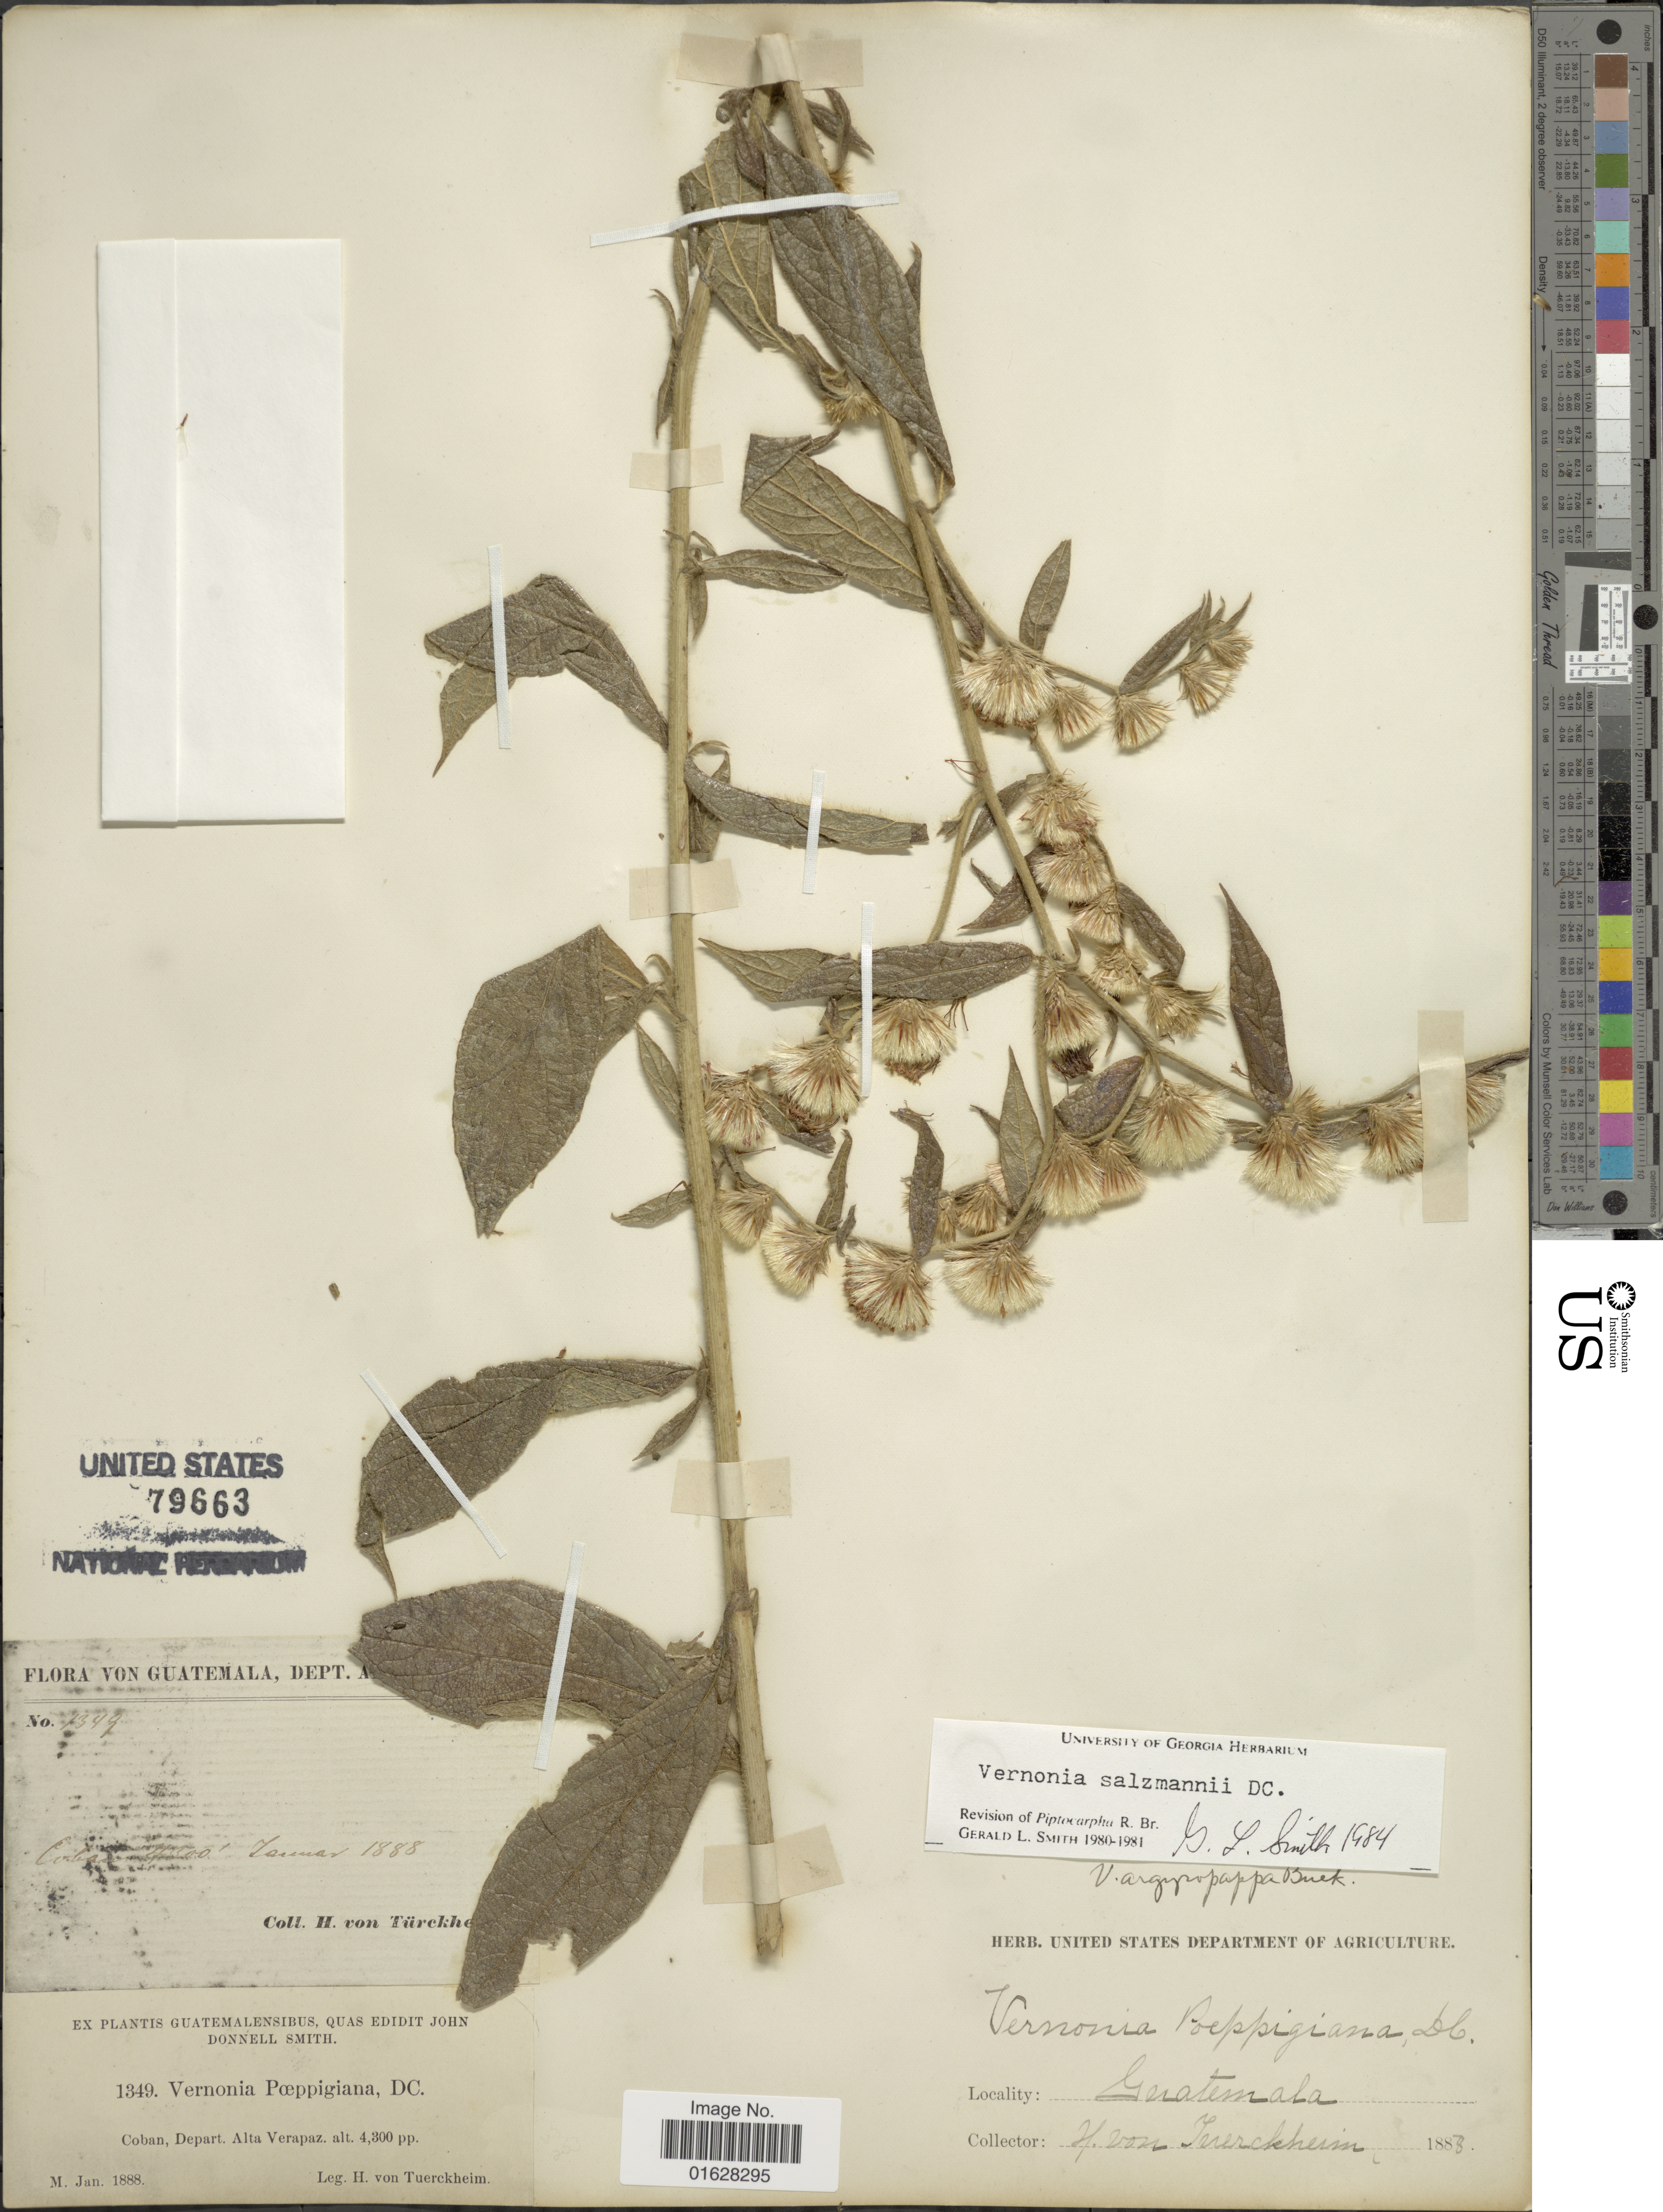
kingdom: Plantae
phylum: Tracheophyta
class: Magnoliopsida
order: Asterales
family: Asteraceae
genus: Lepidaploa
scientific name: Lepidaploa salzmannii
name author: (DC.) H. Rob.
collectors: H. von Türckheim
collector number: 1349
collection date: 1888-01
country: Guatemala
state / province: Alta Verapaz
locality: Guatemalensibus, Coban, Depart. Alta Verapaz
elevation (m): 1311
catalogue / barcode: US 79663